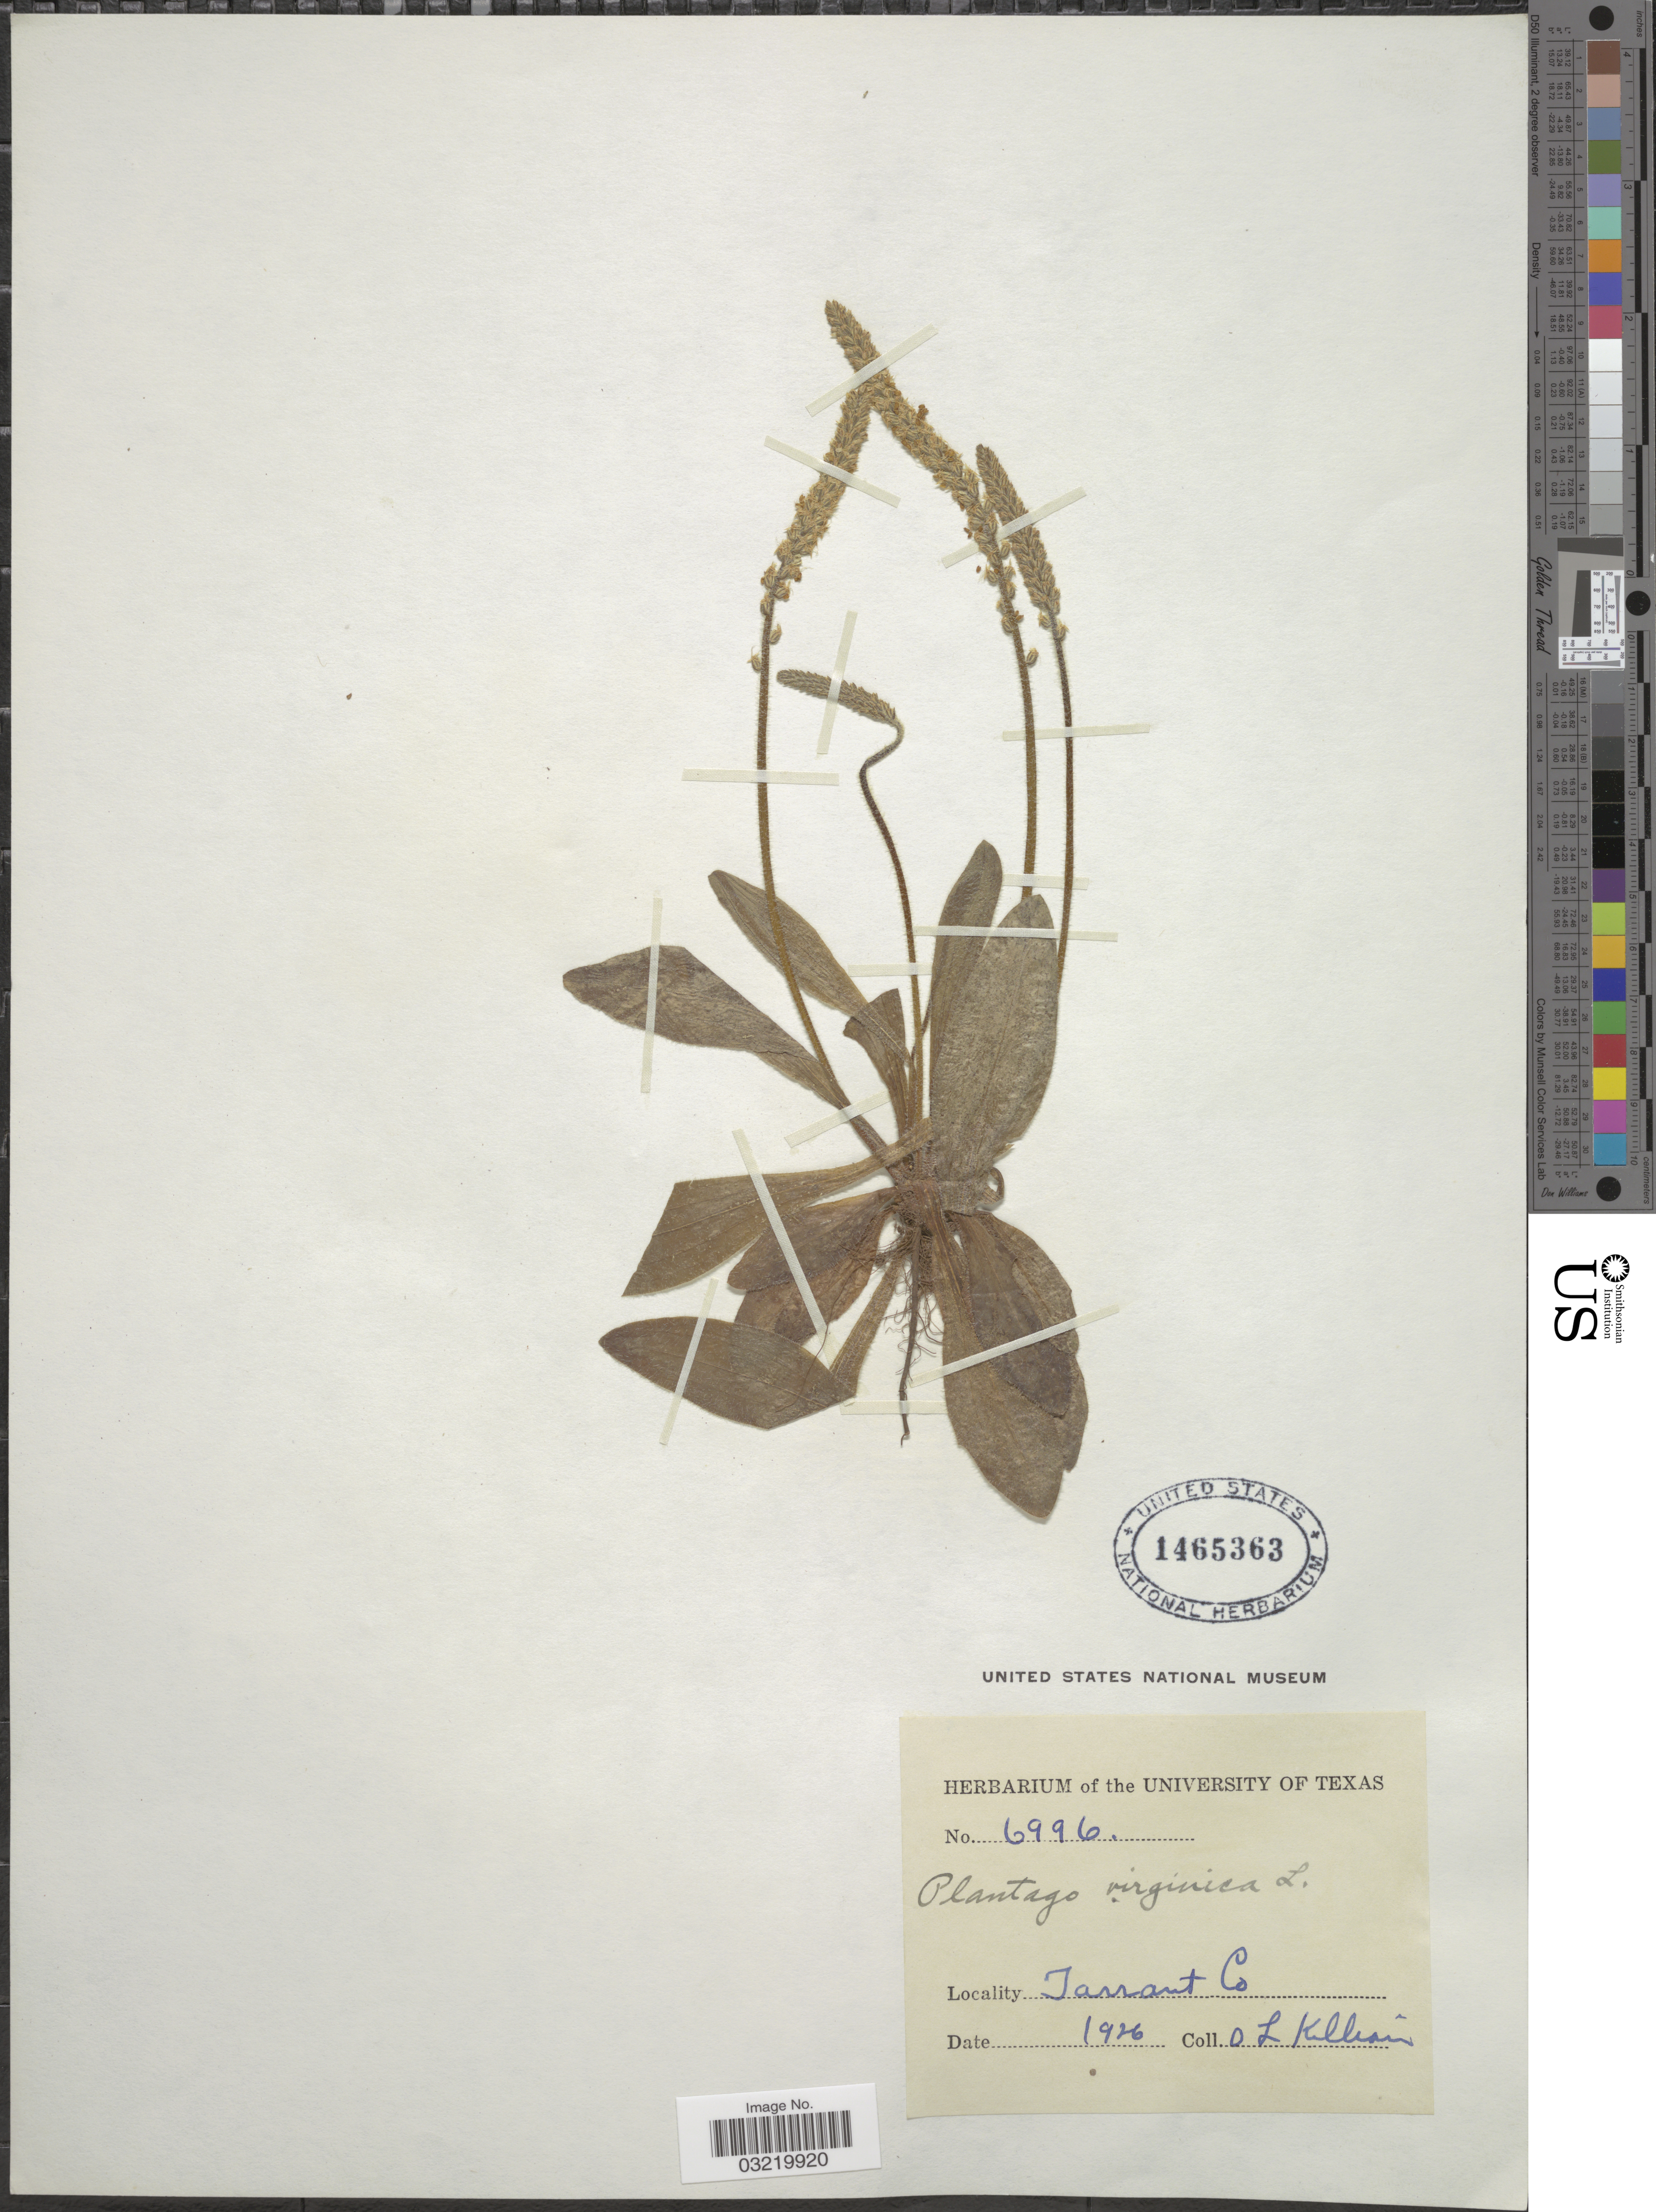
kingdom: Plantae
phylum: Tracheophyta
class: Magnoliopsida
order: Lamiales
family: Plantaginaceae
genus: Plantago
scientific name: Plantago virginica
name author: L.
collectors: O. Killian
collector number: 6996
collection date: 1926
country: United States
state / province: Texas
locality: Tarrant Co.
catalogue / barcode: US 1465363